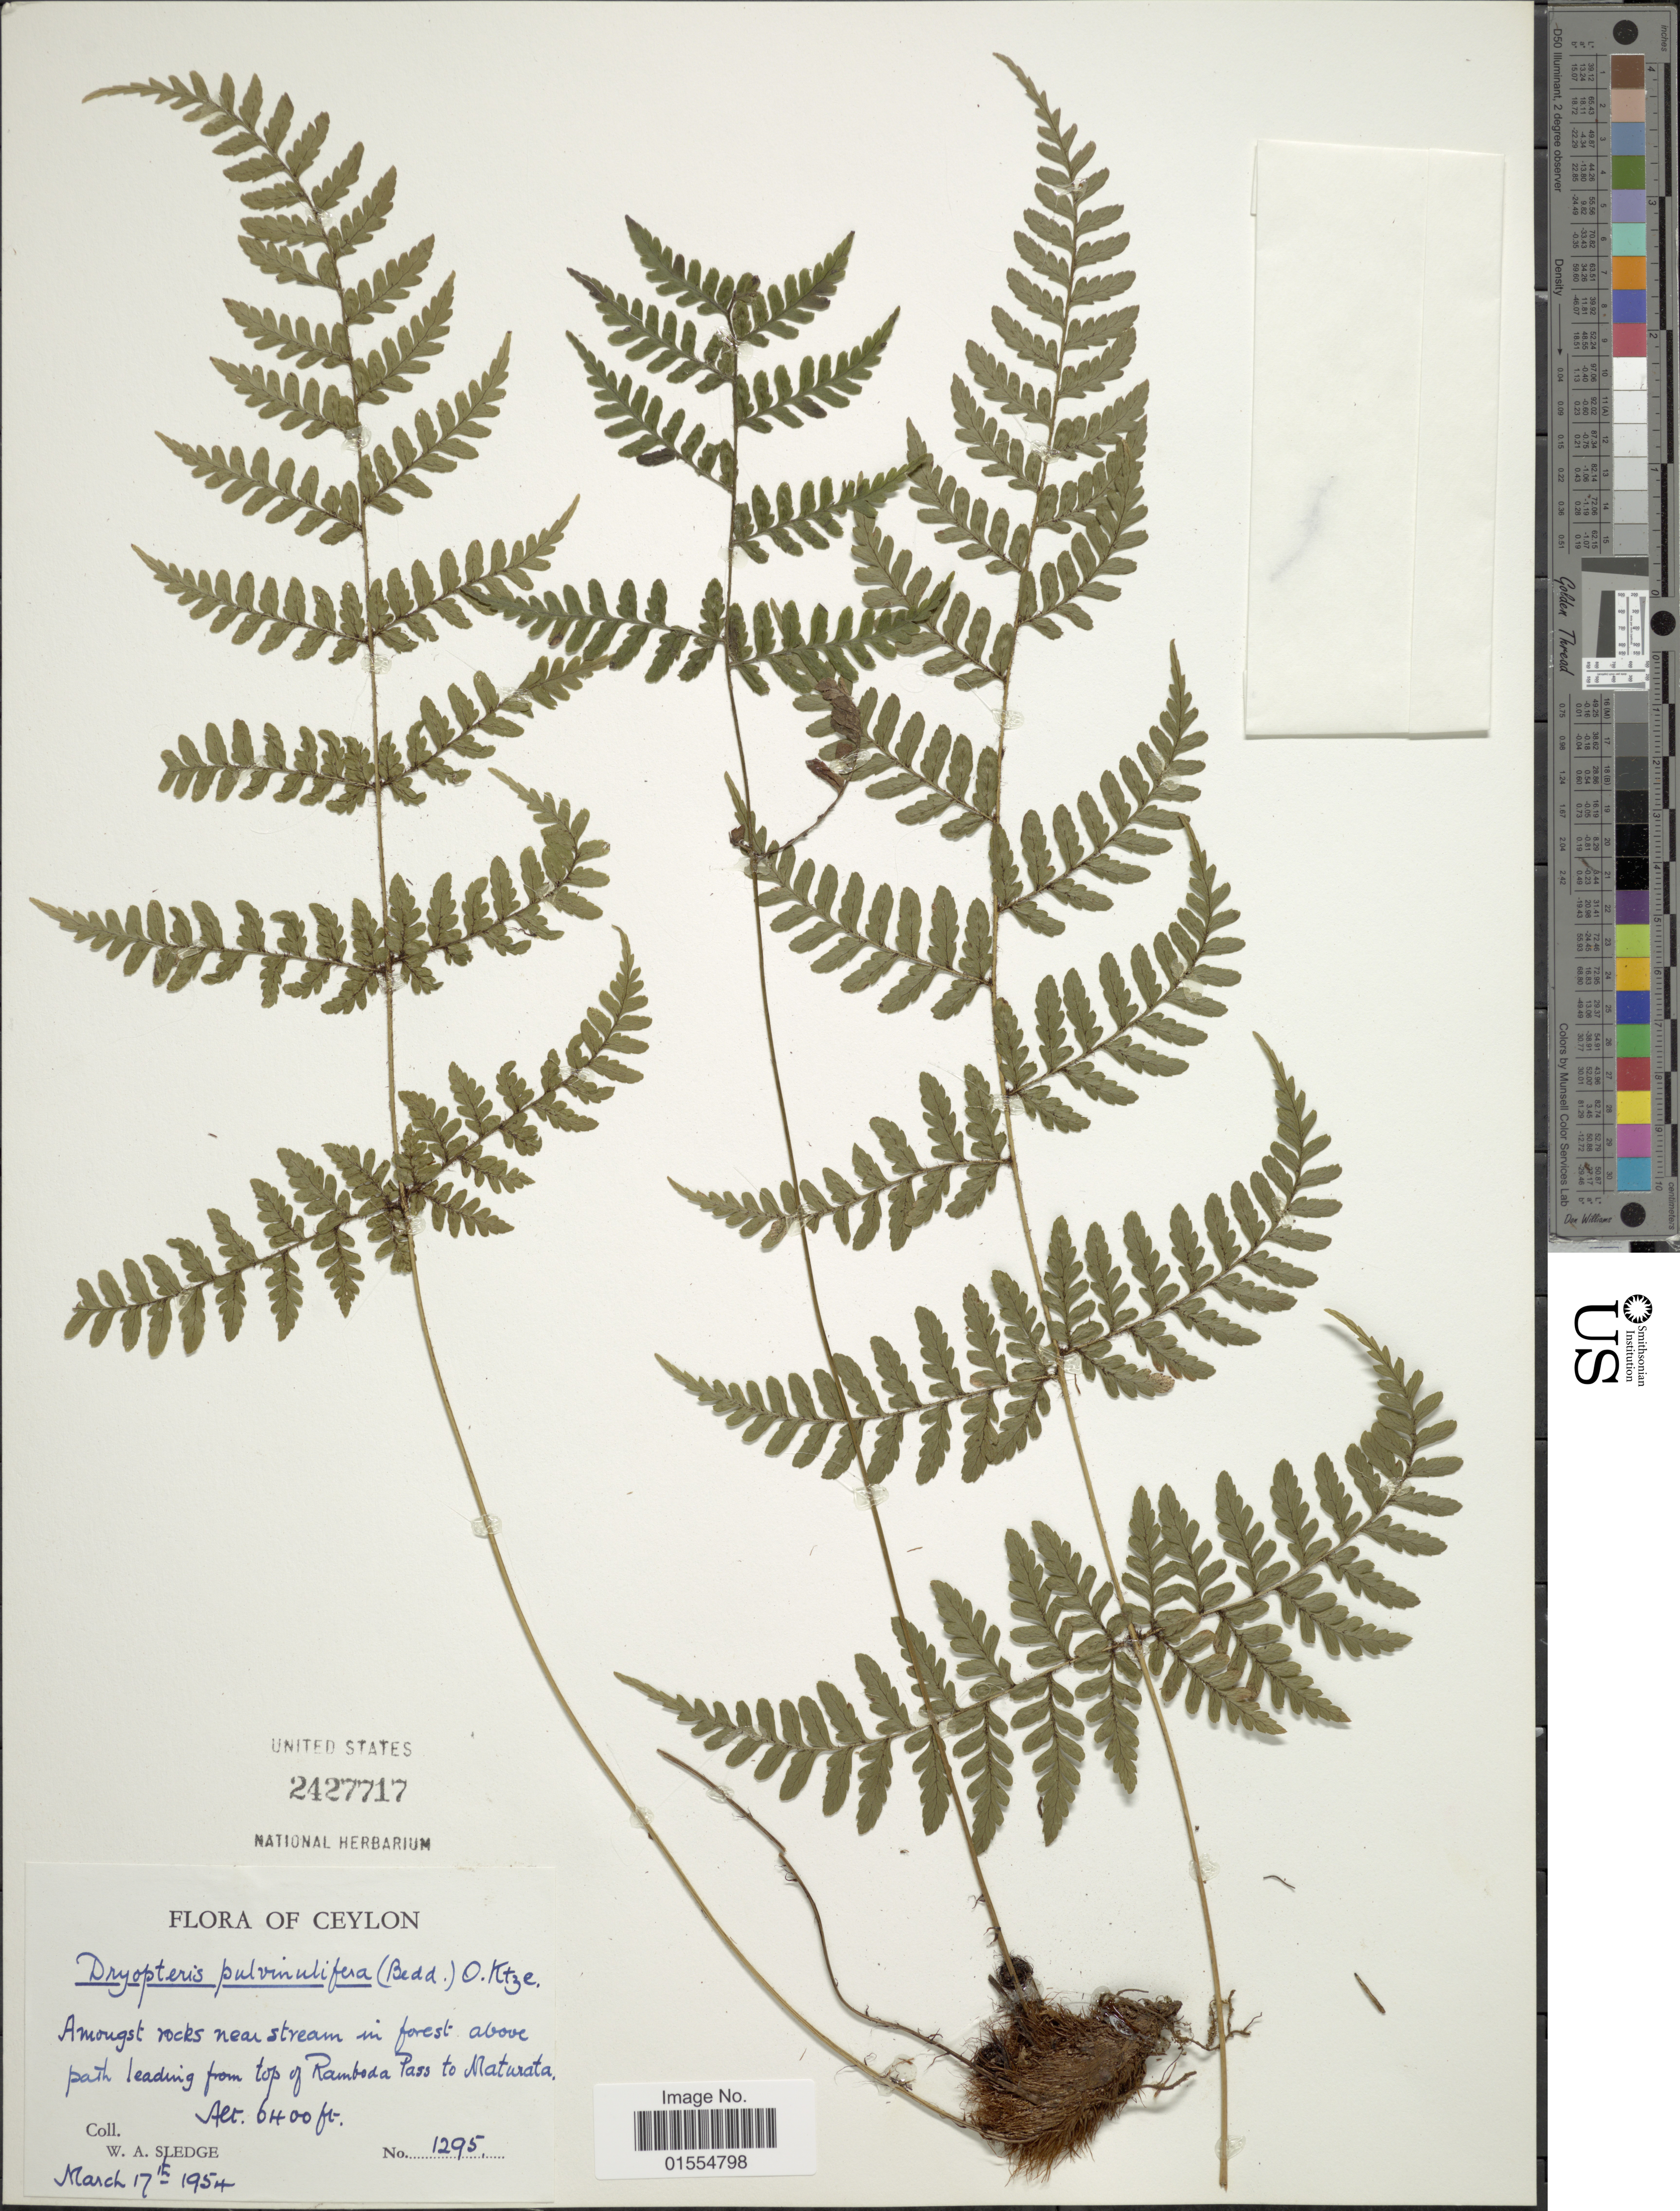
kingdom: Plantae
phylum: Tracheophyta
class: Polypodiopsida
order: Polypodiales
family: Dryopteridaceae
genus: Dryopteris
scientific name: Dryopteris pulvinulifera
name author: (Bedd.) Kuntze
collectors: W. A. Sledge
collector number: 1295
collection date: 1954-03-17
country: Sri Lanka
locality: Ceylon, amongst rocks near stream in forest above path leading from top of Ramboda Pass to Matwrata [interpreted]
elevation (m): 1951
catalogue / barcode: US 2427717